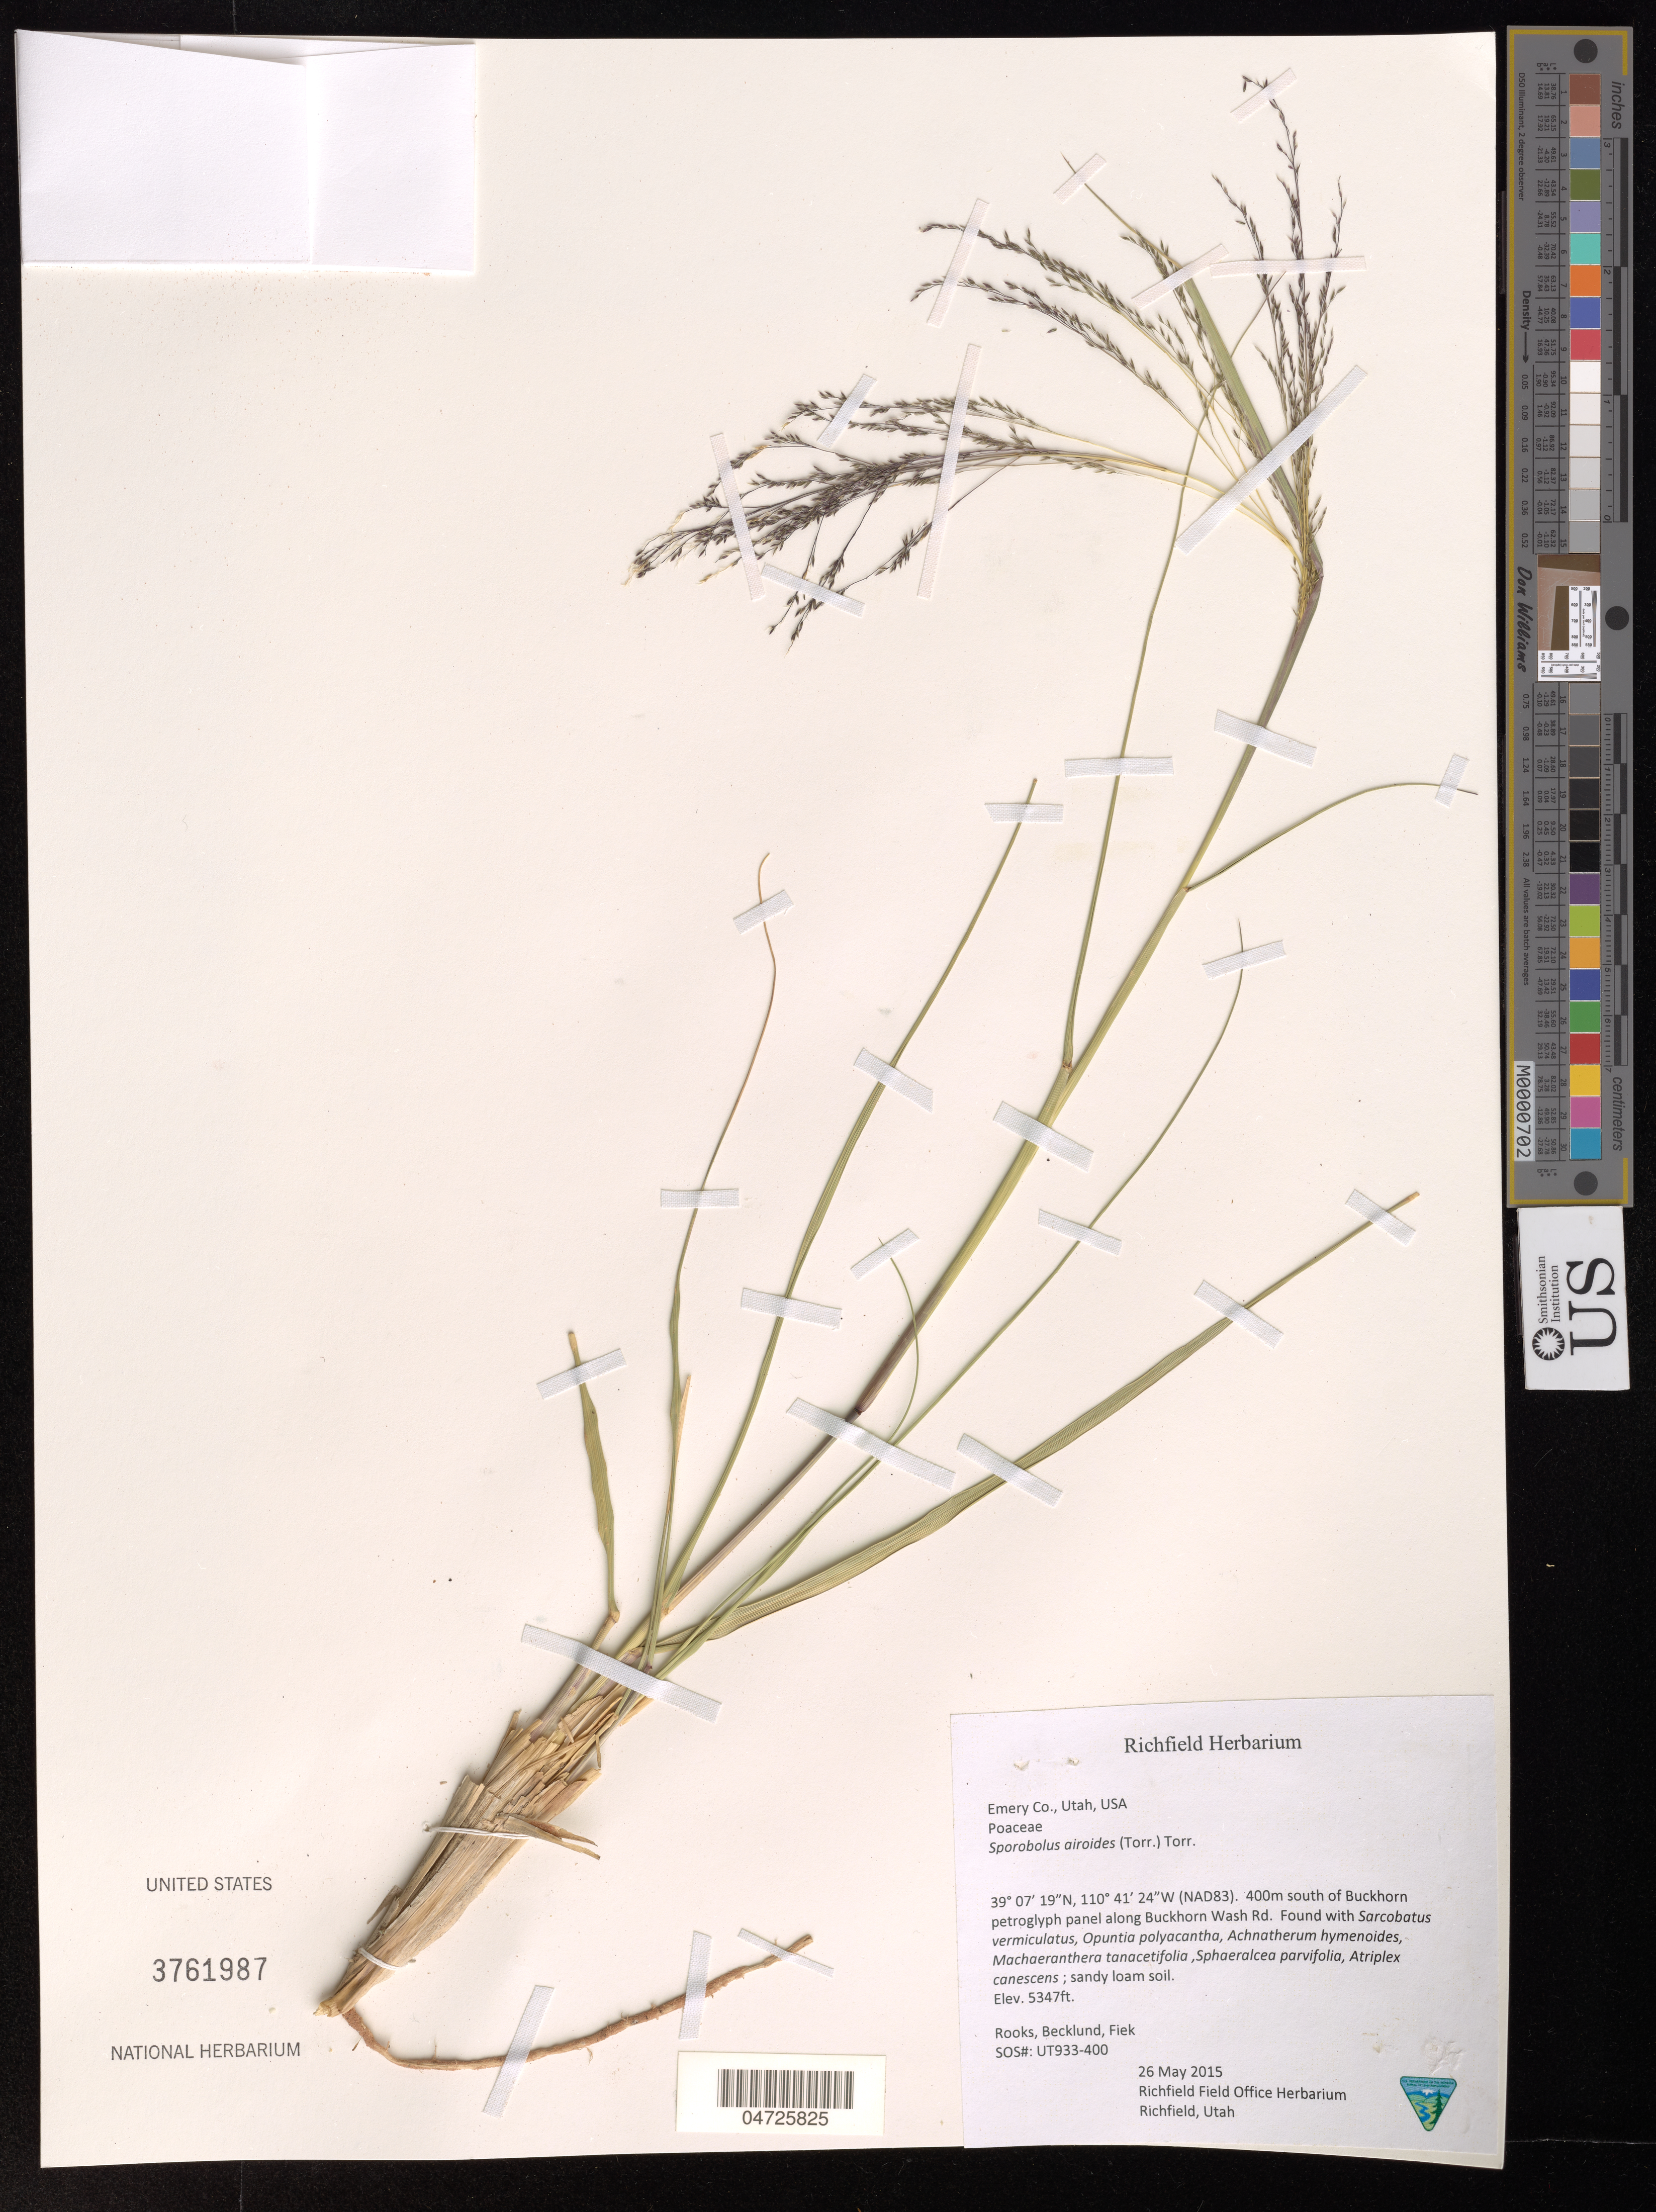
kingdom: Plantae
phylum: Tracheophyta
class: Liliopsida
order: Poales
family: Poaceae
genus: Sporobolus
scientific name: Sporobolus airoides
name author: (Torr.) Torr.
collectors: -. Rooks, -. Becklund & -. Fiek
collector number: UT933-400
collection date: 2015-05-26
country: United States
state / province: Utah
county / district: Emery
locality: Emery Co. (NAD83). 400m south of Buckhorn.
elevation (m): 1630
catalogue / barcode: US 3761987